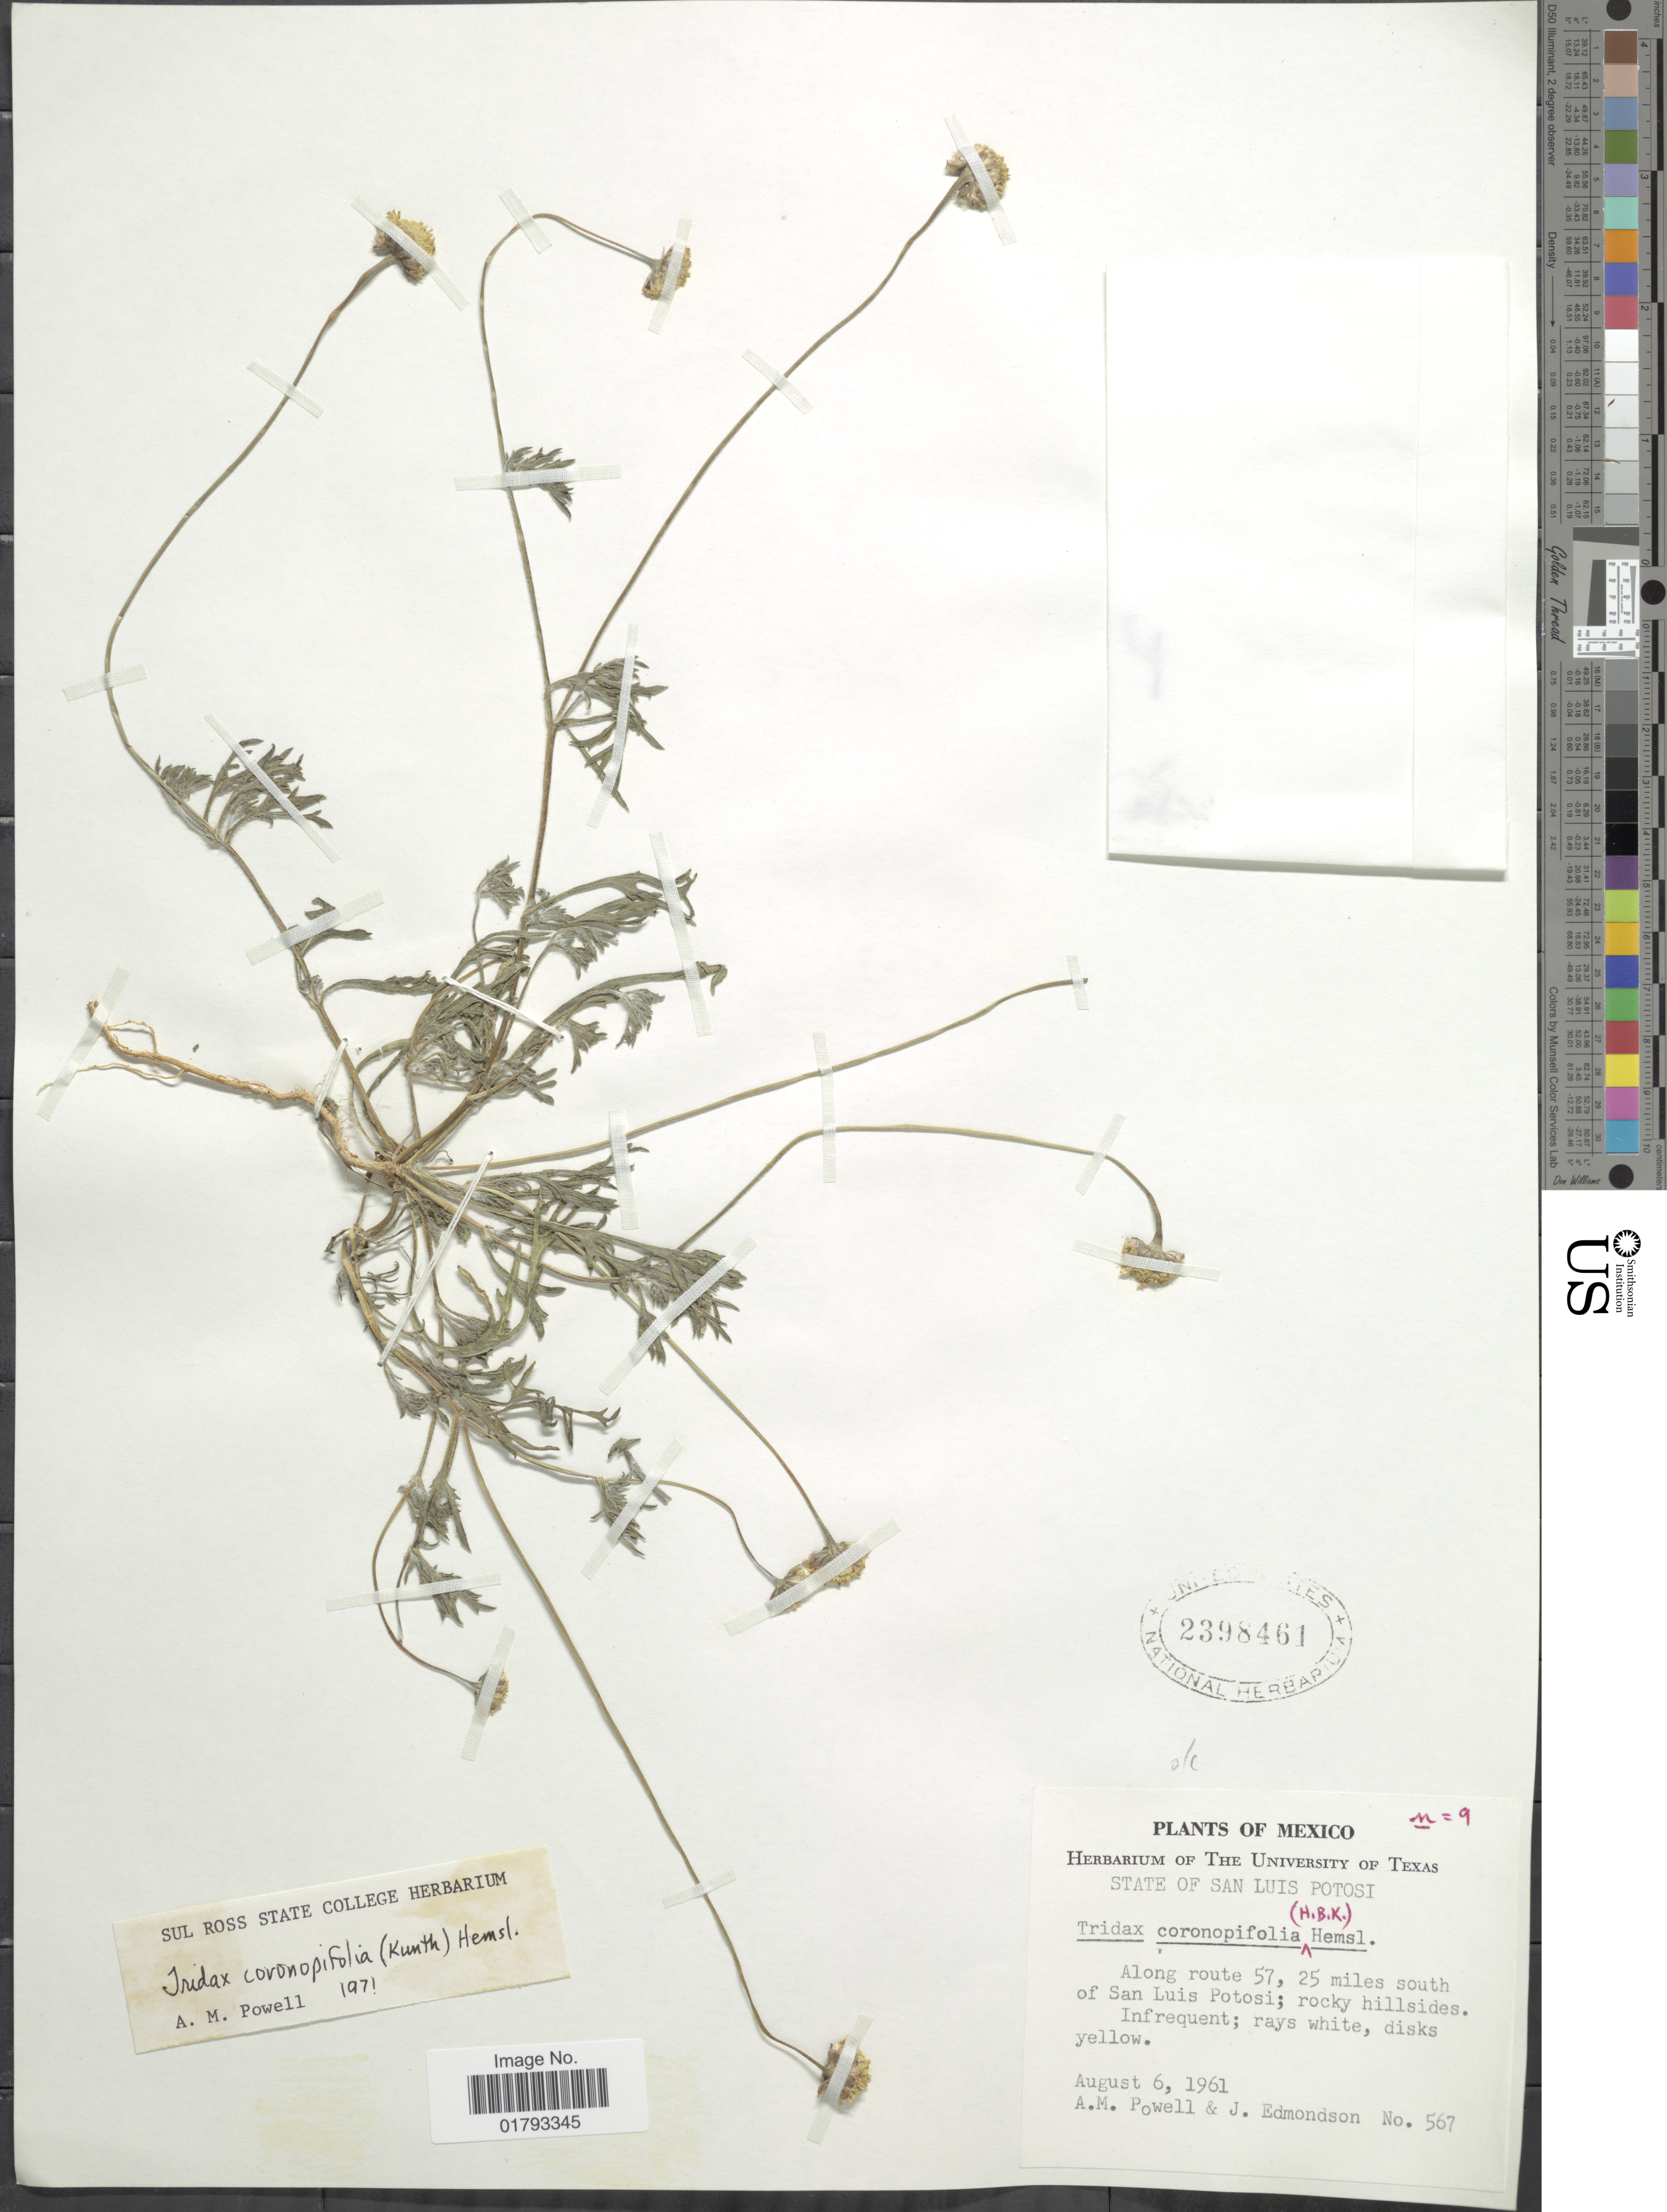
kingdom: Plantae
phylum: Tracheophyta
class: Magnoliopsida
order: Asterales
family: Asteraceae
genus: Tridax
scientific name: Tridax coronopifolia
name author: (Kunth) Hemsl.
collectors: A. M. Powell & J. Edmondson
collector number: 567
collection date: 1961-08-06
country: Mexico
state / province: San Luis Potosí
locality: State of San Luis Potosi. Along route 57, 25 miles south of San Luis Potosi.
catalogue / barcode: US 2398461